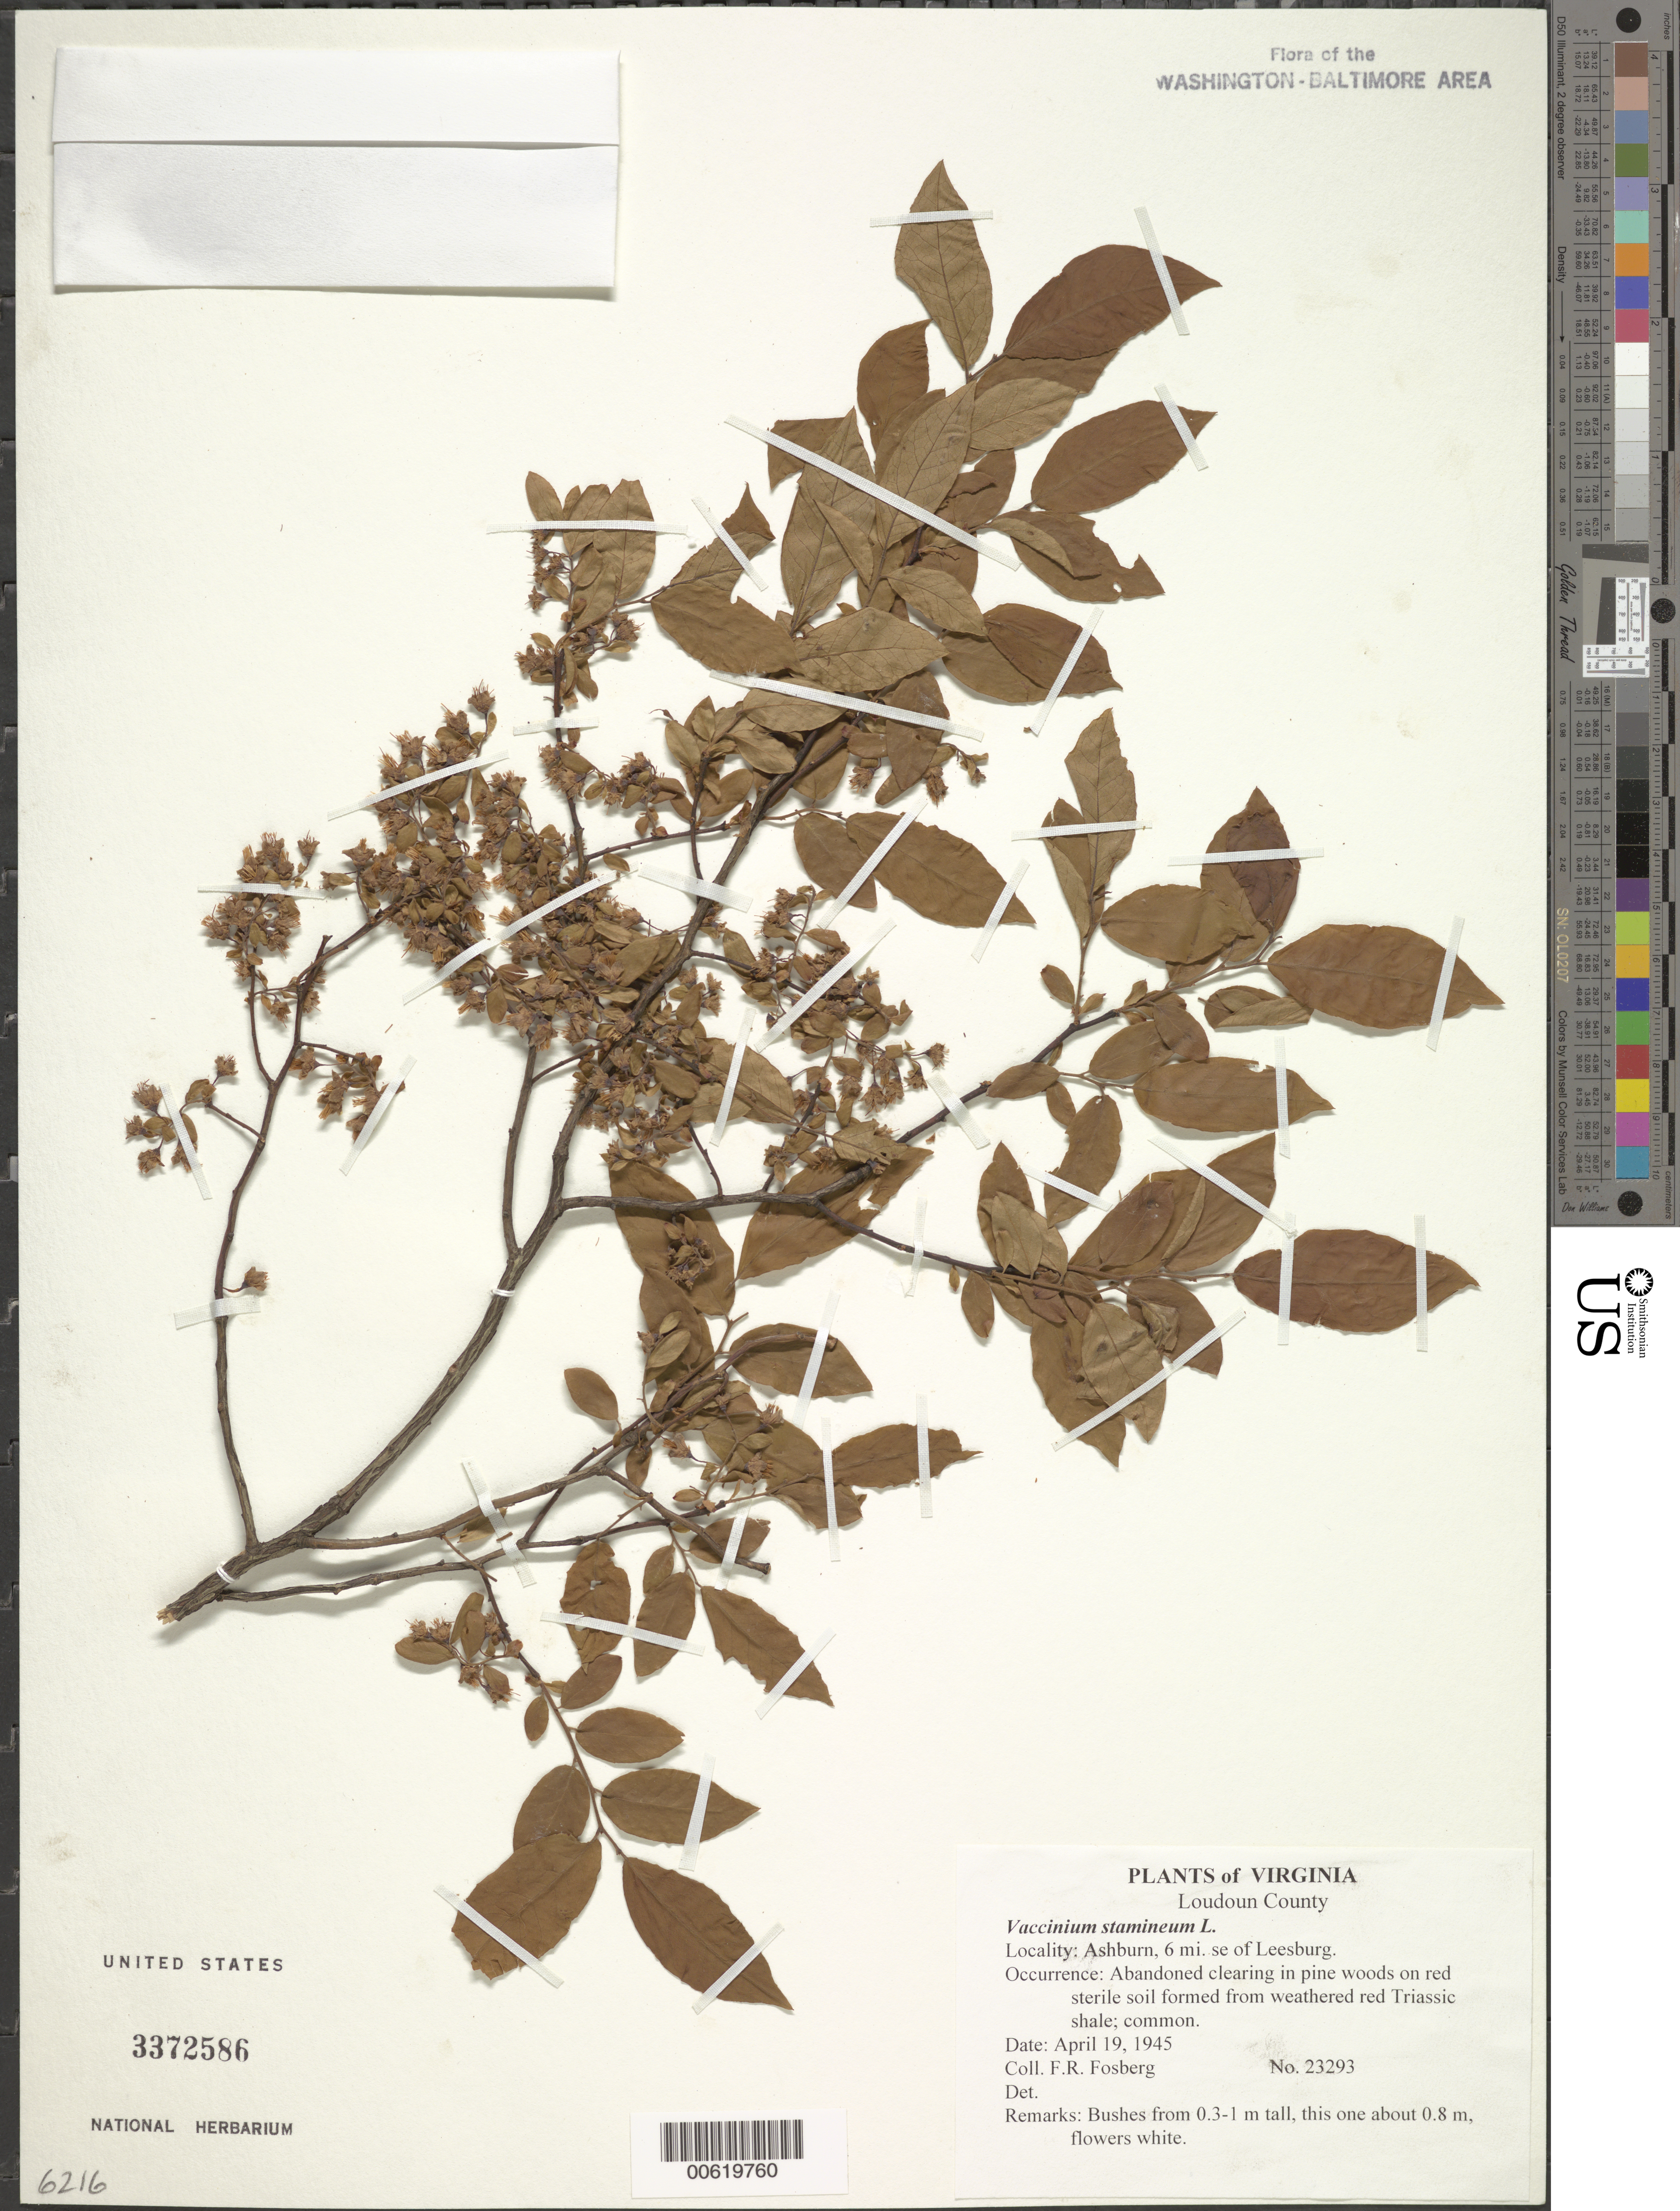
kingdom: Plantae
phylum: Tracheophyta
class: Magnoliopsida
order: Ericales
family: Ericaceae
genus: Vaccinium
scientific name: Vaccinium stamineum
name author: L.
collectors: F. R. Fosberg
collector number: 23293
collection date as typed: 19 Apr 1945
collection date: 1945-04-19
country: United States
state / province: Virginia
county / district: Loudoun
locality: Ashburn, 6 mi. SE of Leesburg.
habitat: Abandoned clearing in pine woods on red sterile soil formed from weathered red Triassic shale; common.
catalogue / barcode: US 3372586